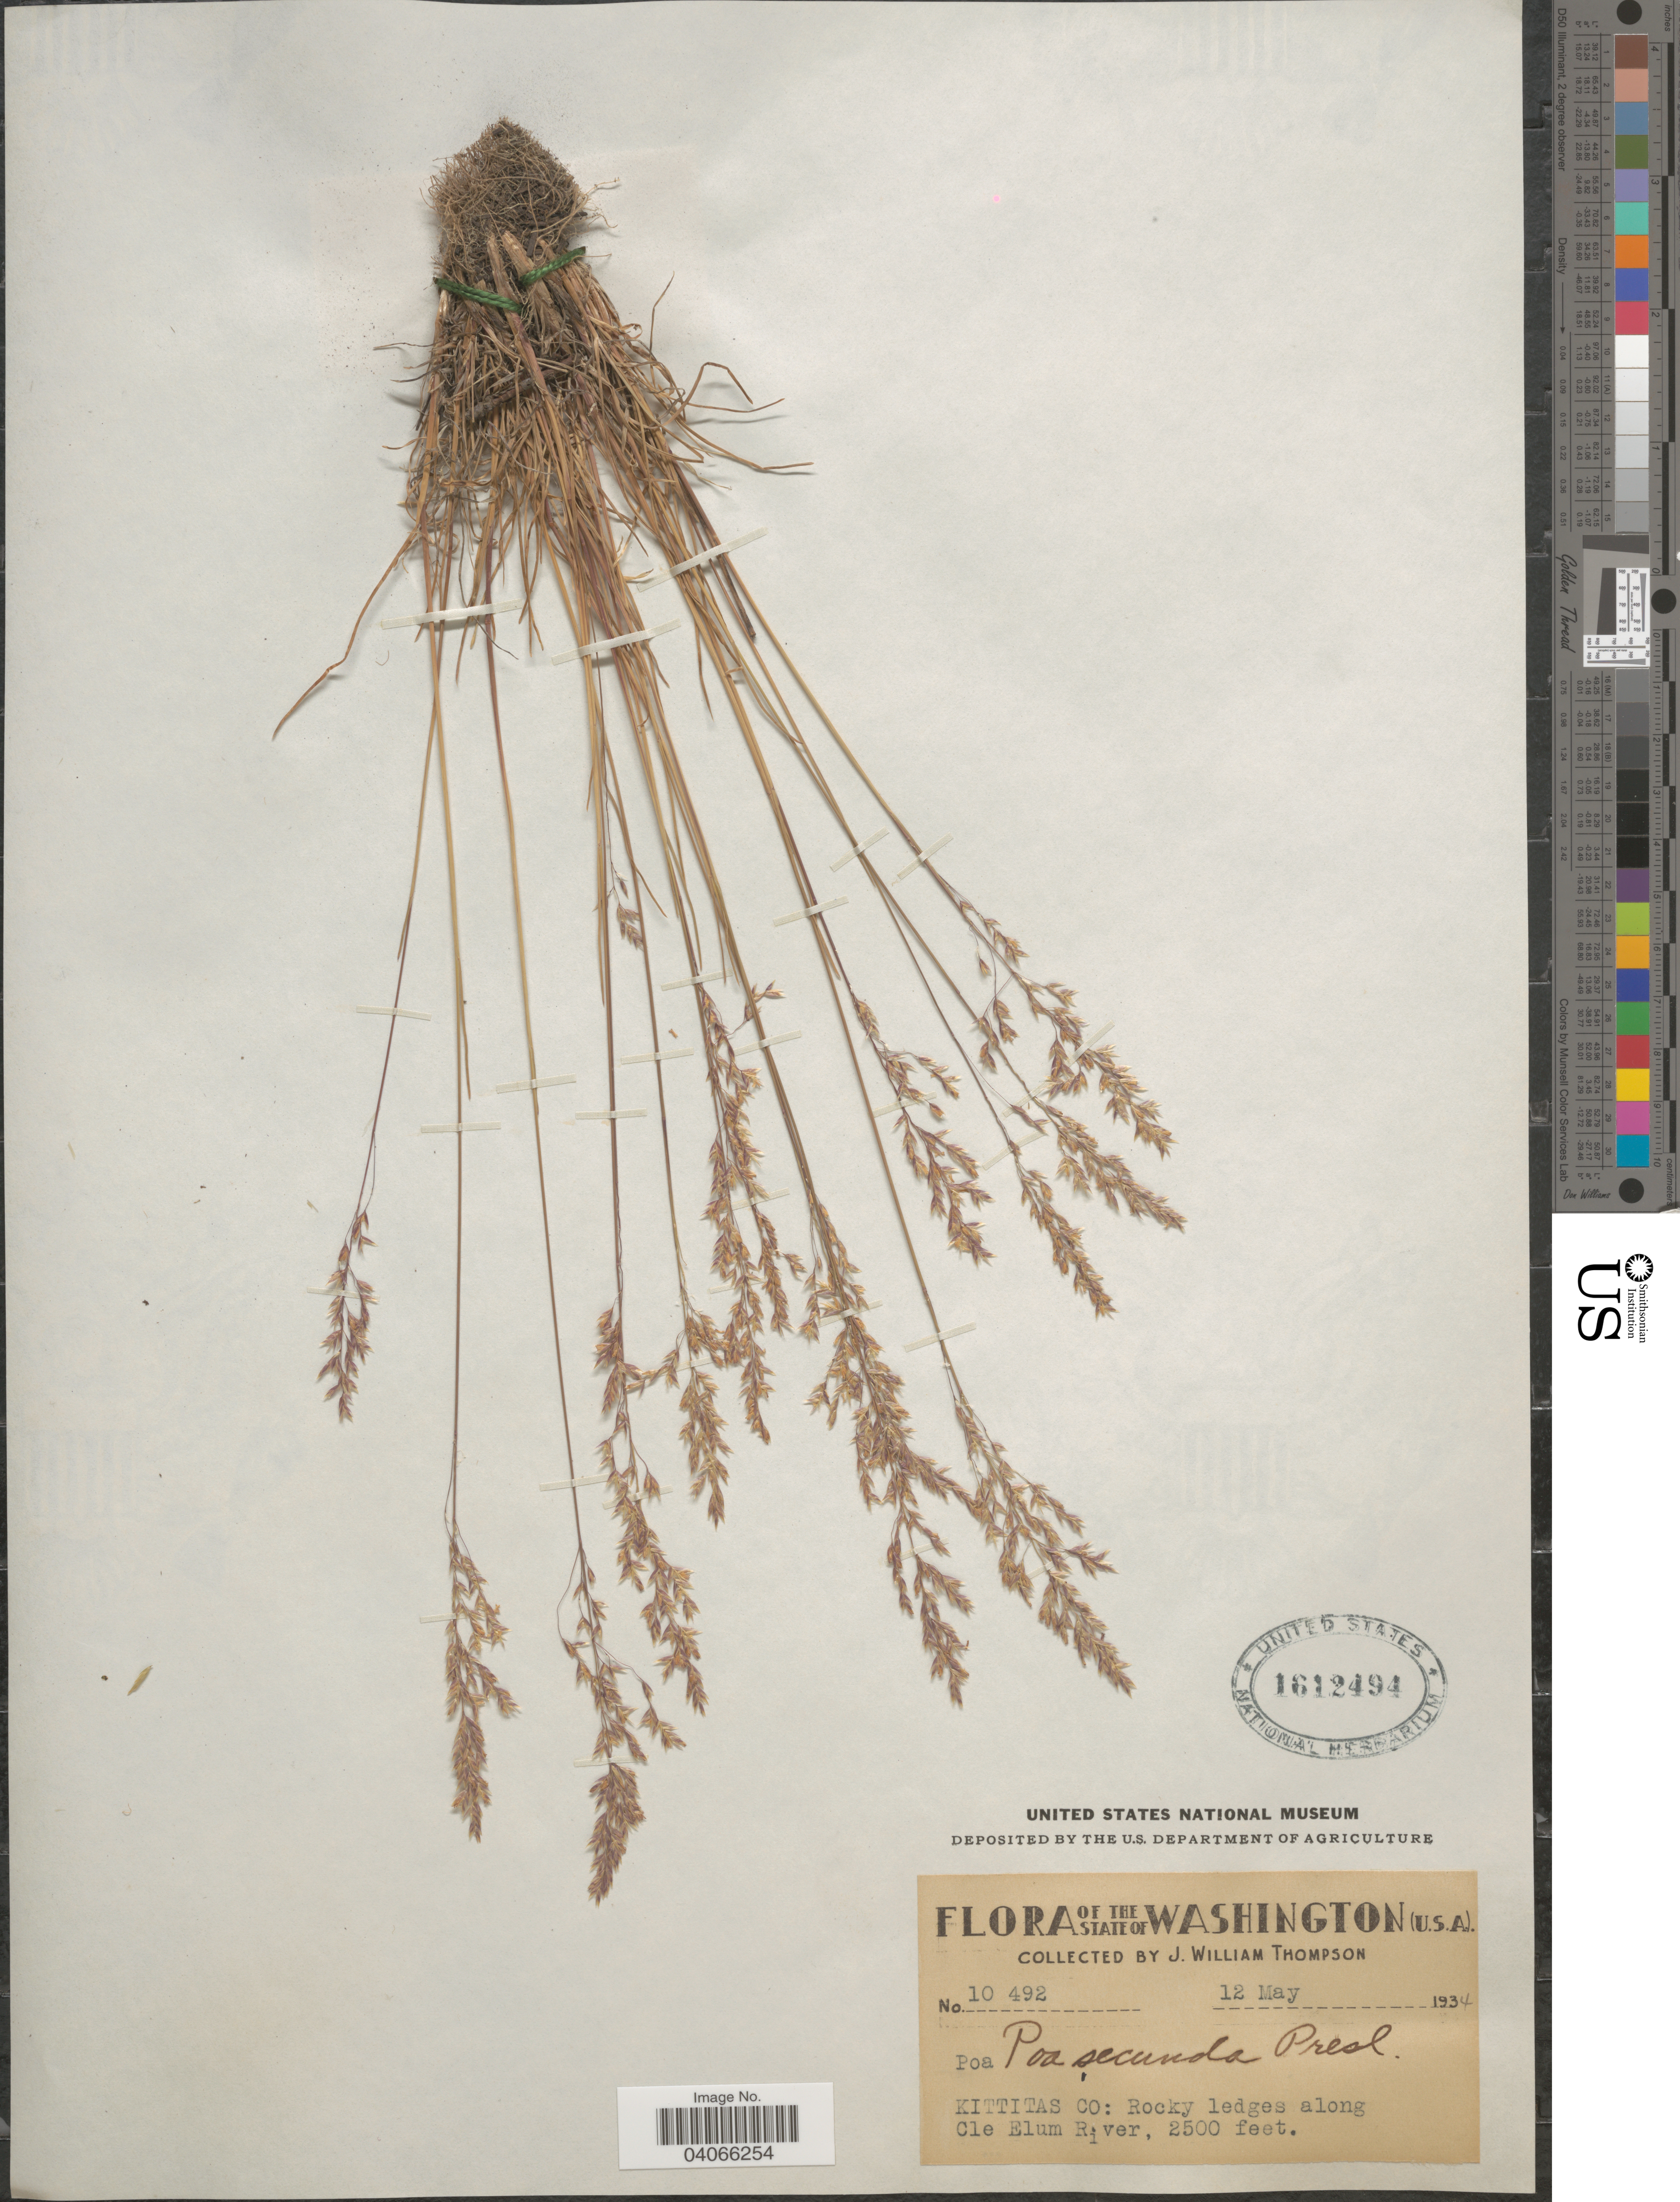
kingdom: Plantae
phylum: Tracheophyta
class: Liliopsida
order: Poales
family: Poaceae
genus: Poa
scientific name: Poa secunda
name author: J. Presl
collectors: J. W. Thompson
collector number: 10492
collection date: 1934-05-12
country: United States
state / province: Washington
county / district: Kittitas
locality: Kittitas Co: Rocky ledges along Cle Elum River.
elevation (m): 762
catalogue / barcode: US 1612494